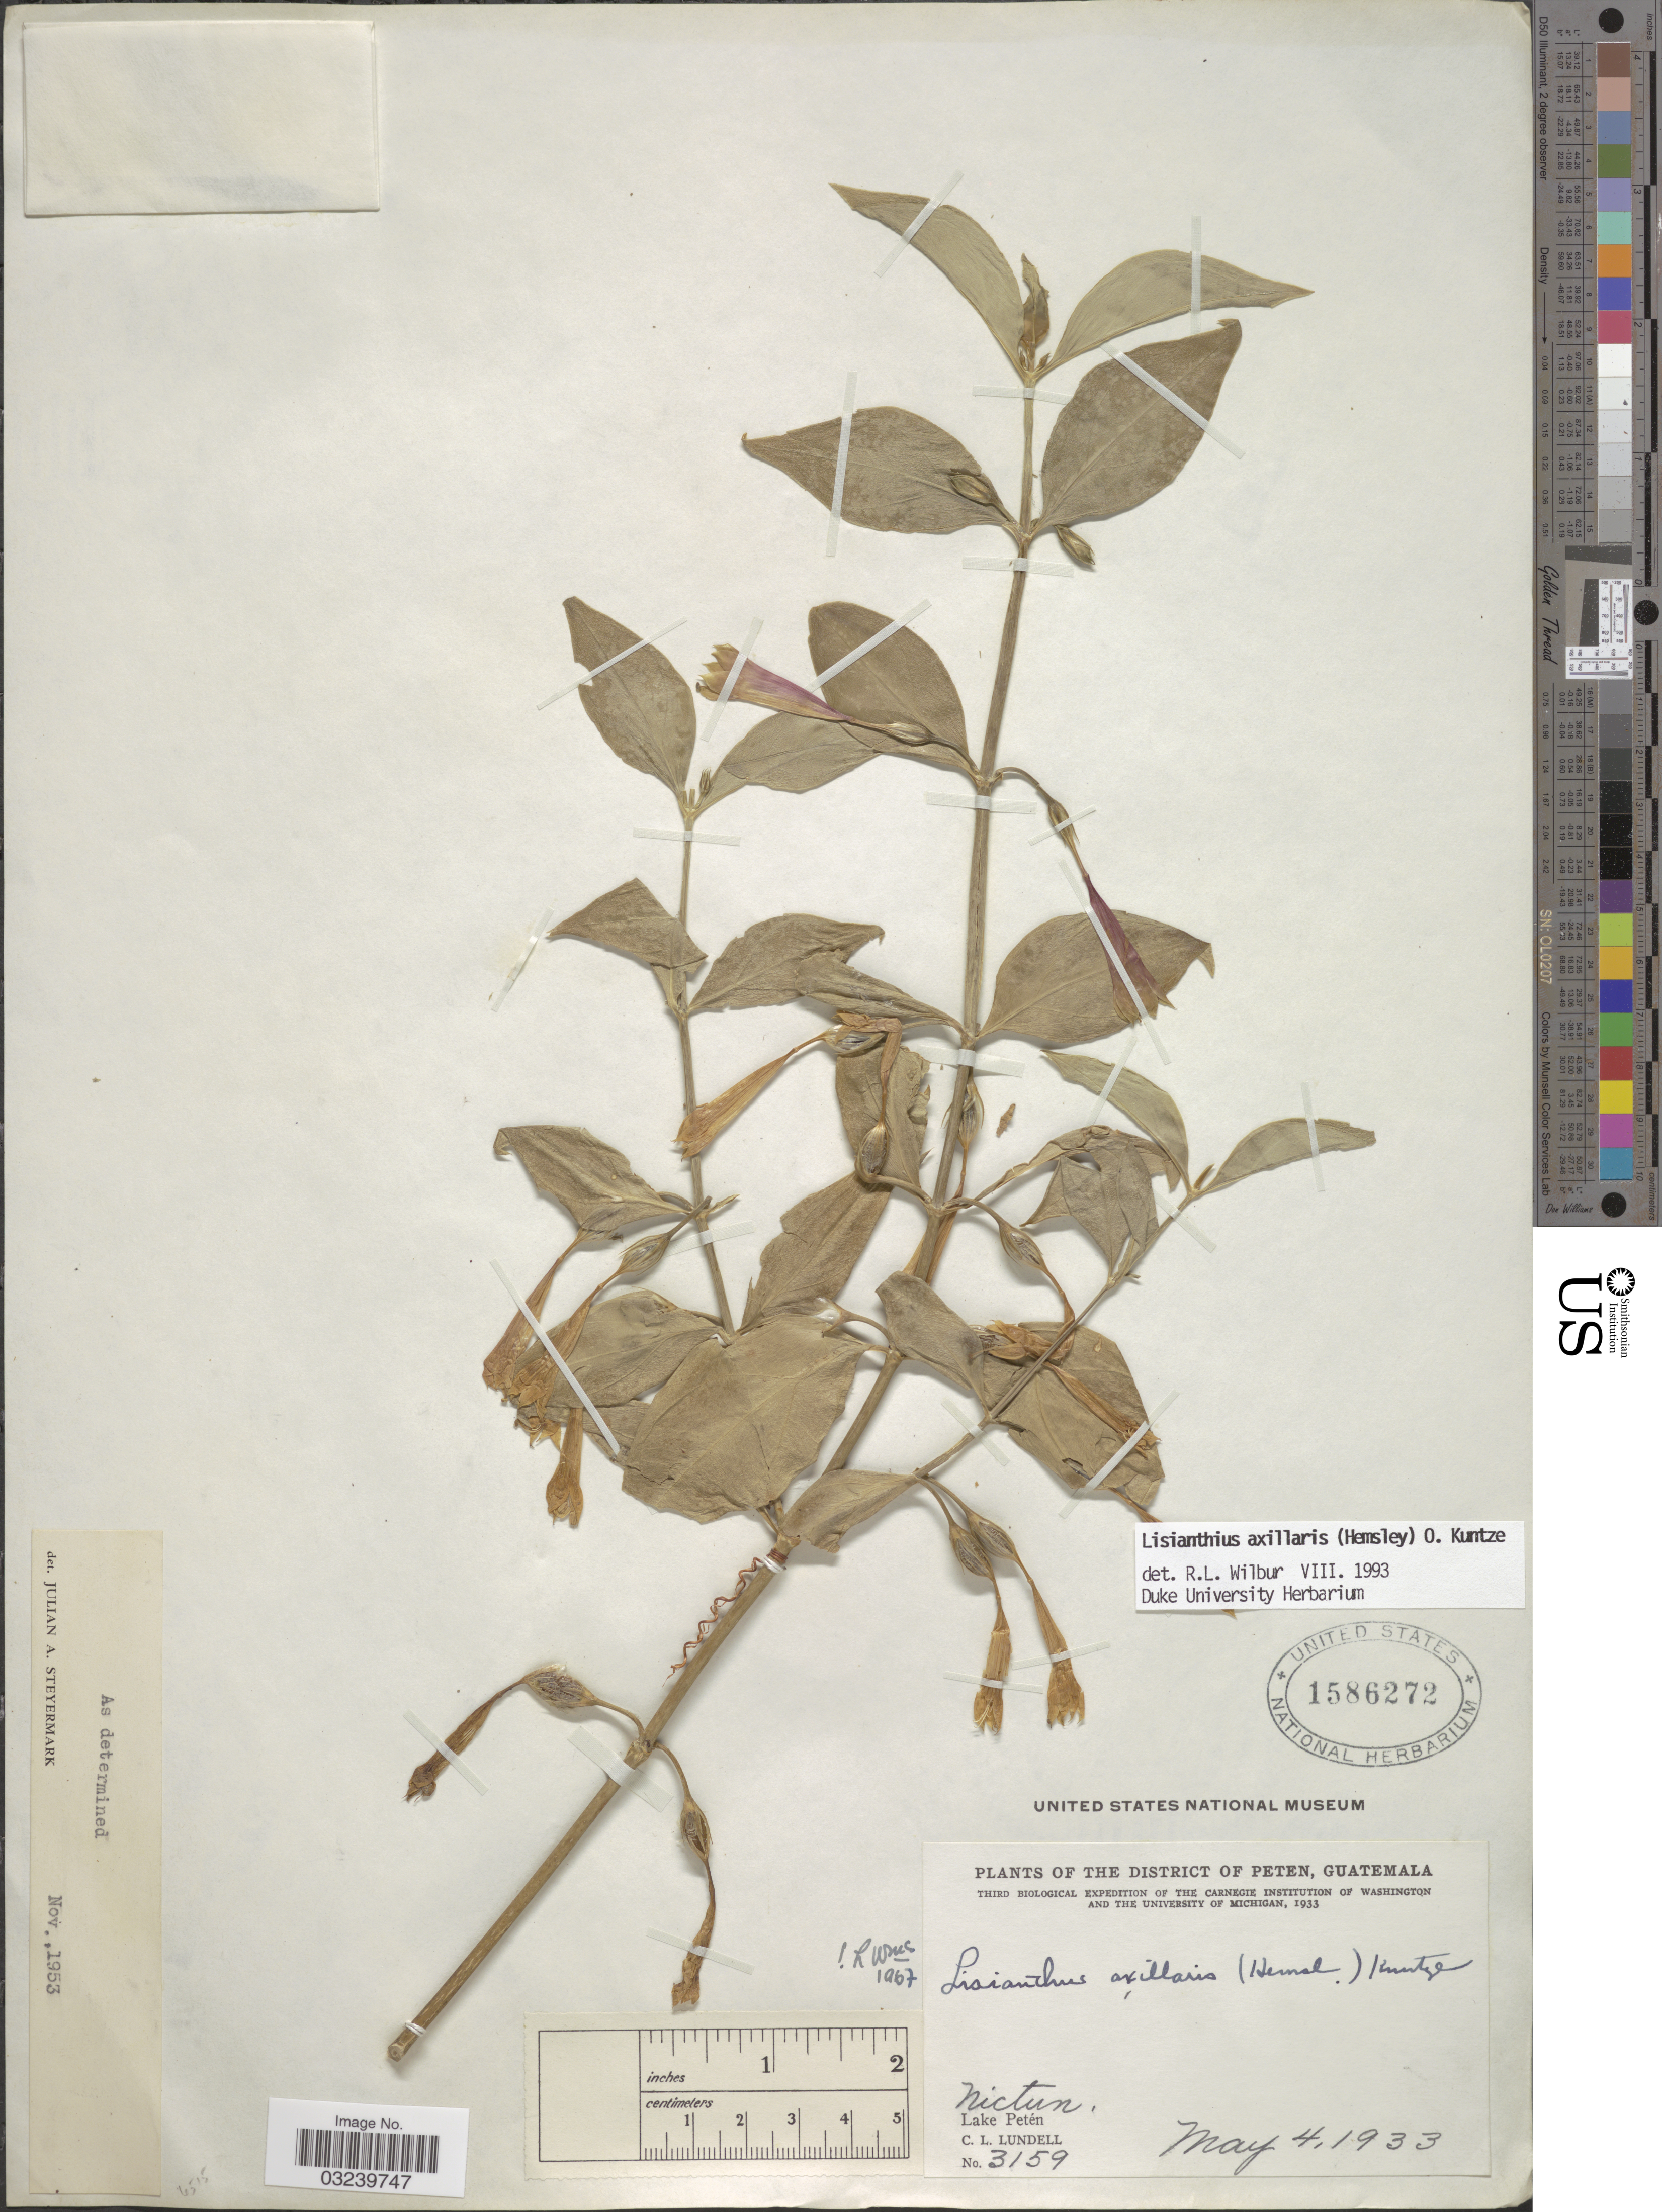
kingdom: Plantae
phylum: Tracheophyta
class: Magnoliopsida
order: Gentianales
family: Gentianaceae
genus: Lisianthius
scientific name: Lisianthius axillaris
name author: (Hemsl.) Kuntze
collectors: C. L. Lundell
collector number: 3159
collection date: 1933-05-04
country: Guatemala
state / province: El Petén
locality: The District of Peten, Nictun, Lake Petén.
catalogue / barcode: US 1586272